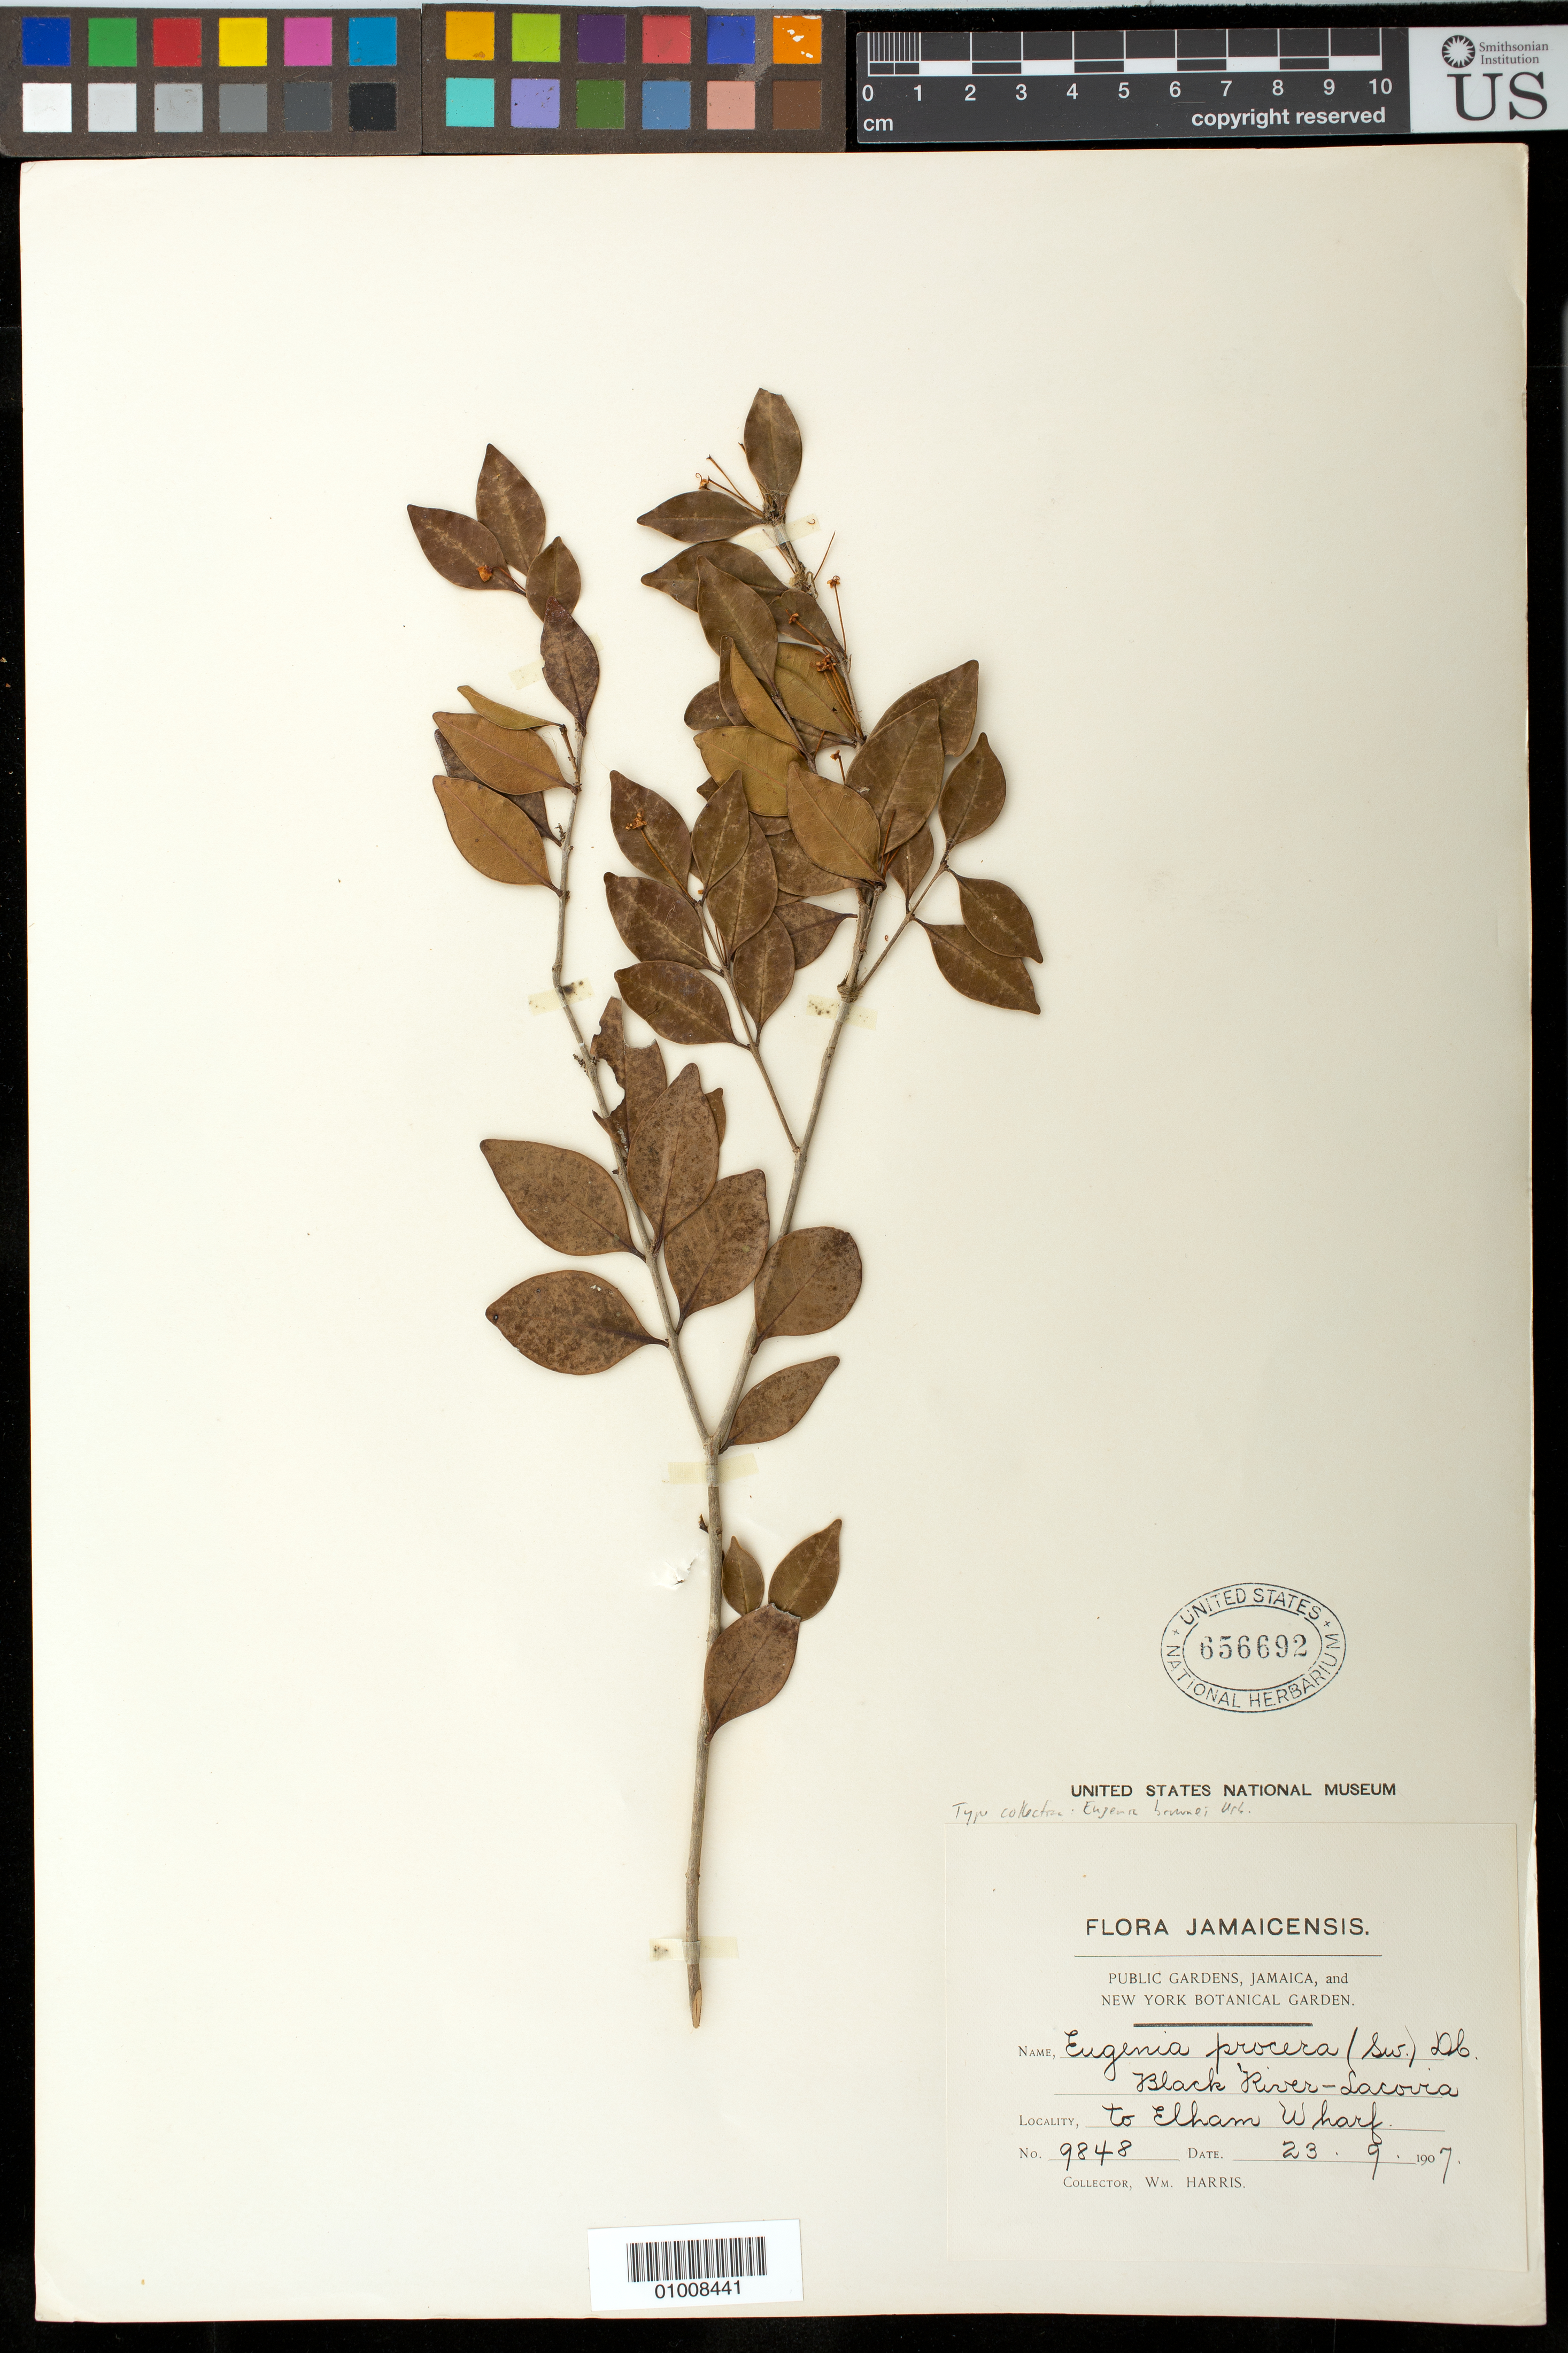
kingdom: Plantae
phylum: Tracheophyta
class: Magnoliopsida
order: Myrtales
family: Myrtaceae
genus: Eugenia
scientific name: Eugenia brownei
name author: Urb.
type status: Isotype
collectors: W. Harris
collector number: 9848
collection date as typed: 23 Sep 1907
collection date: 1907-09-23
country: Jamaica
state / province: Saint Elizabeth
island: Jamaica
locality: Black River-Lacovia to Elham Wharf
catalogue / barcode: US 656692